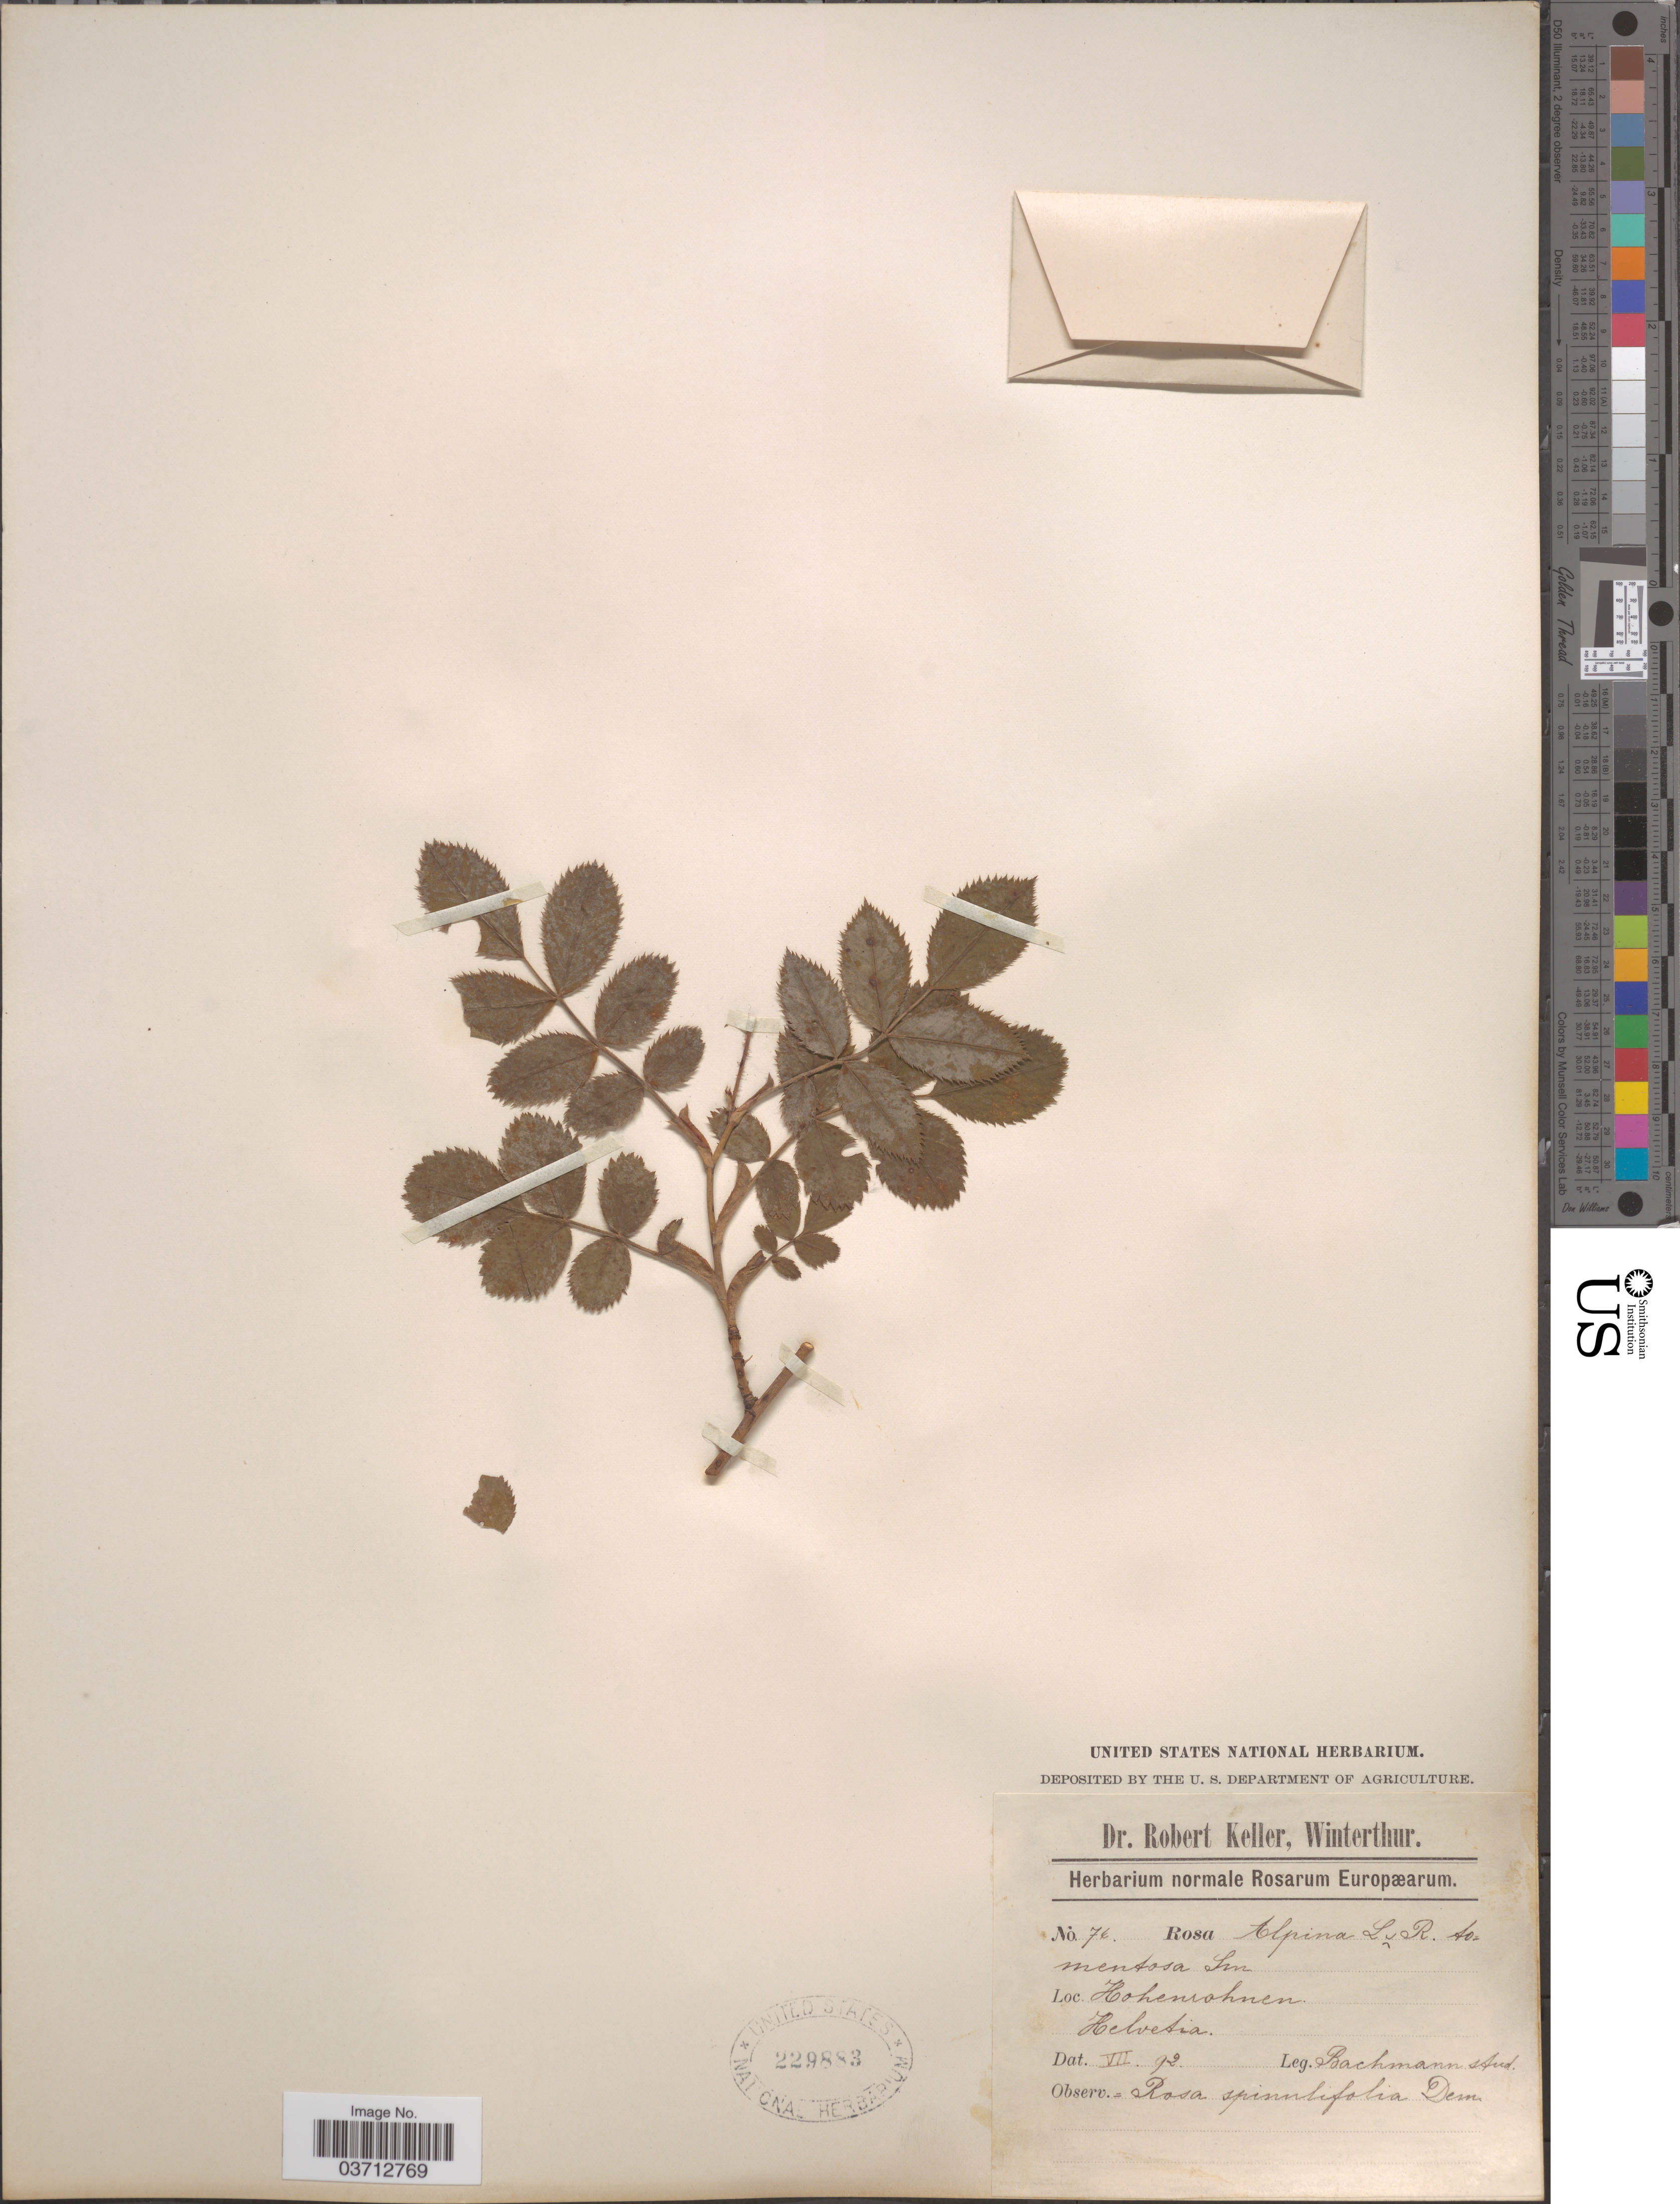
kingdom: Plantae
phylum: Tracheophyta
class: Magnoliopsida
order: Rosales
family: Rosaceae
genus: Rosa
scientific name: Rosa alpina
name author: L.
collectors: Bachmann stud.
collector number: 74*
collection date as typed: Transcribed d/m/y: /7/92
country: Switzerland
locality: Hohenrohnen. Helvetia.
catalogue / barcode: US 229883